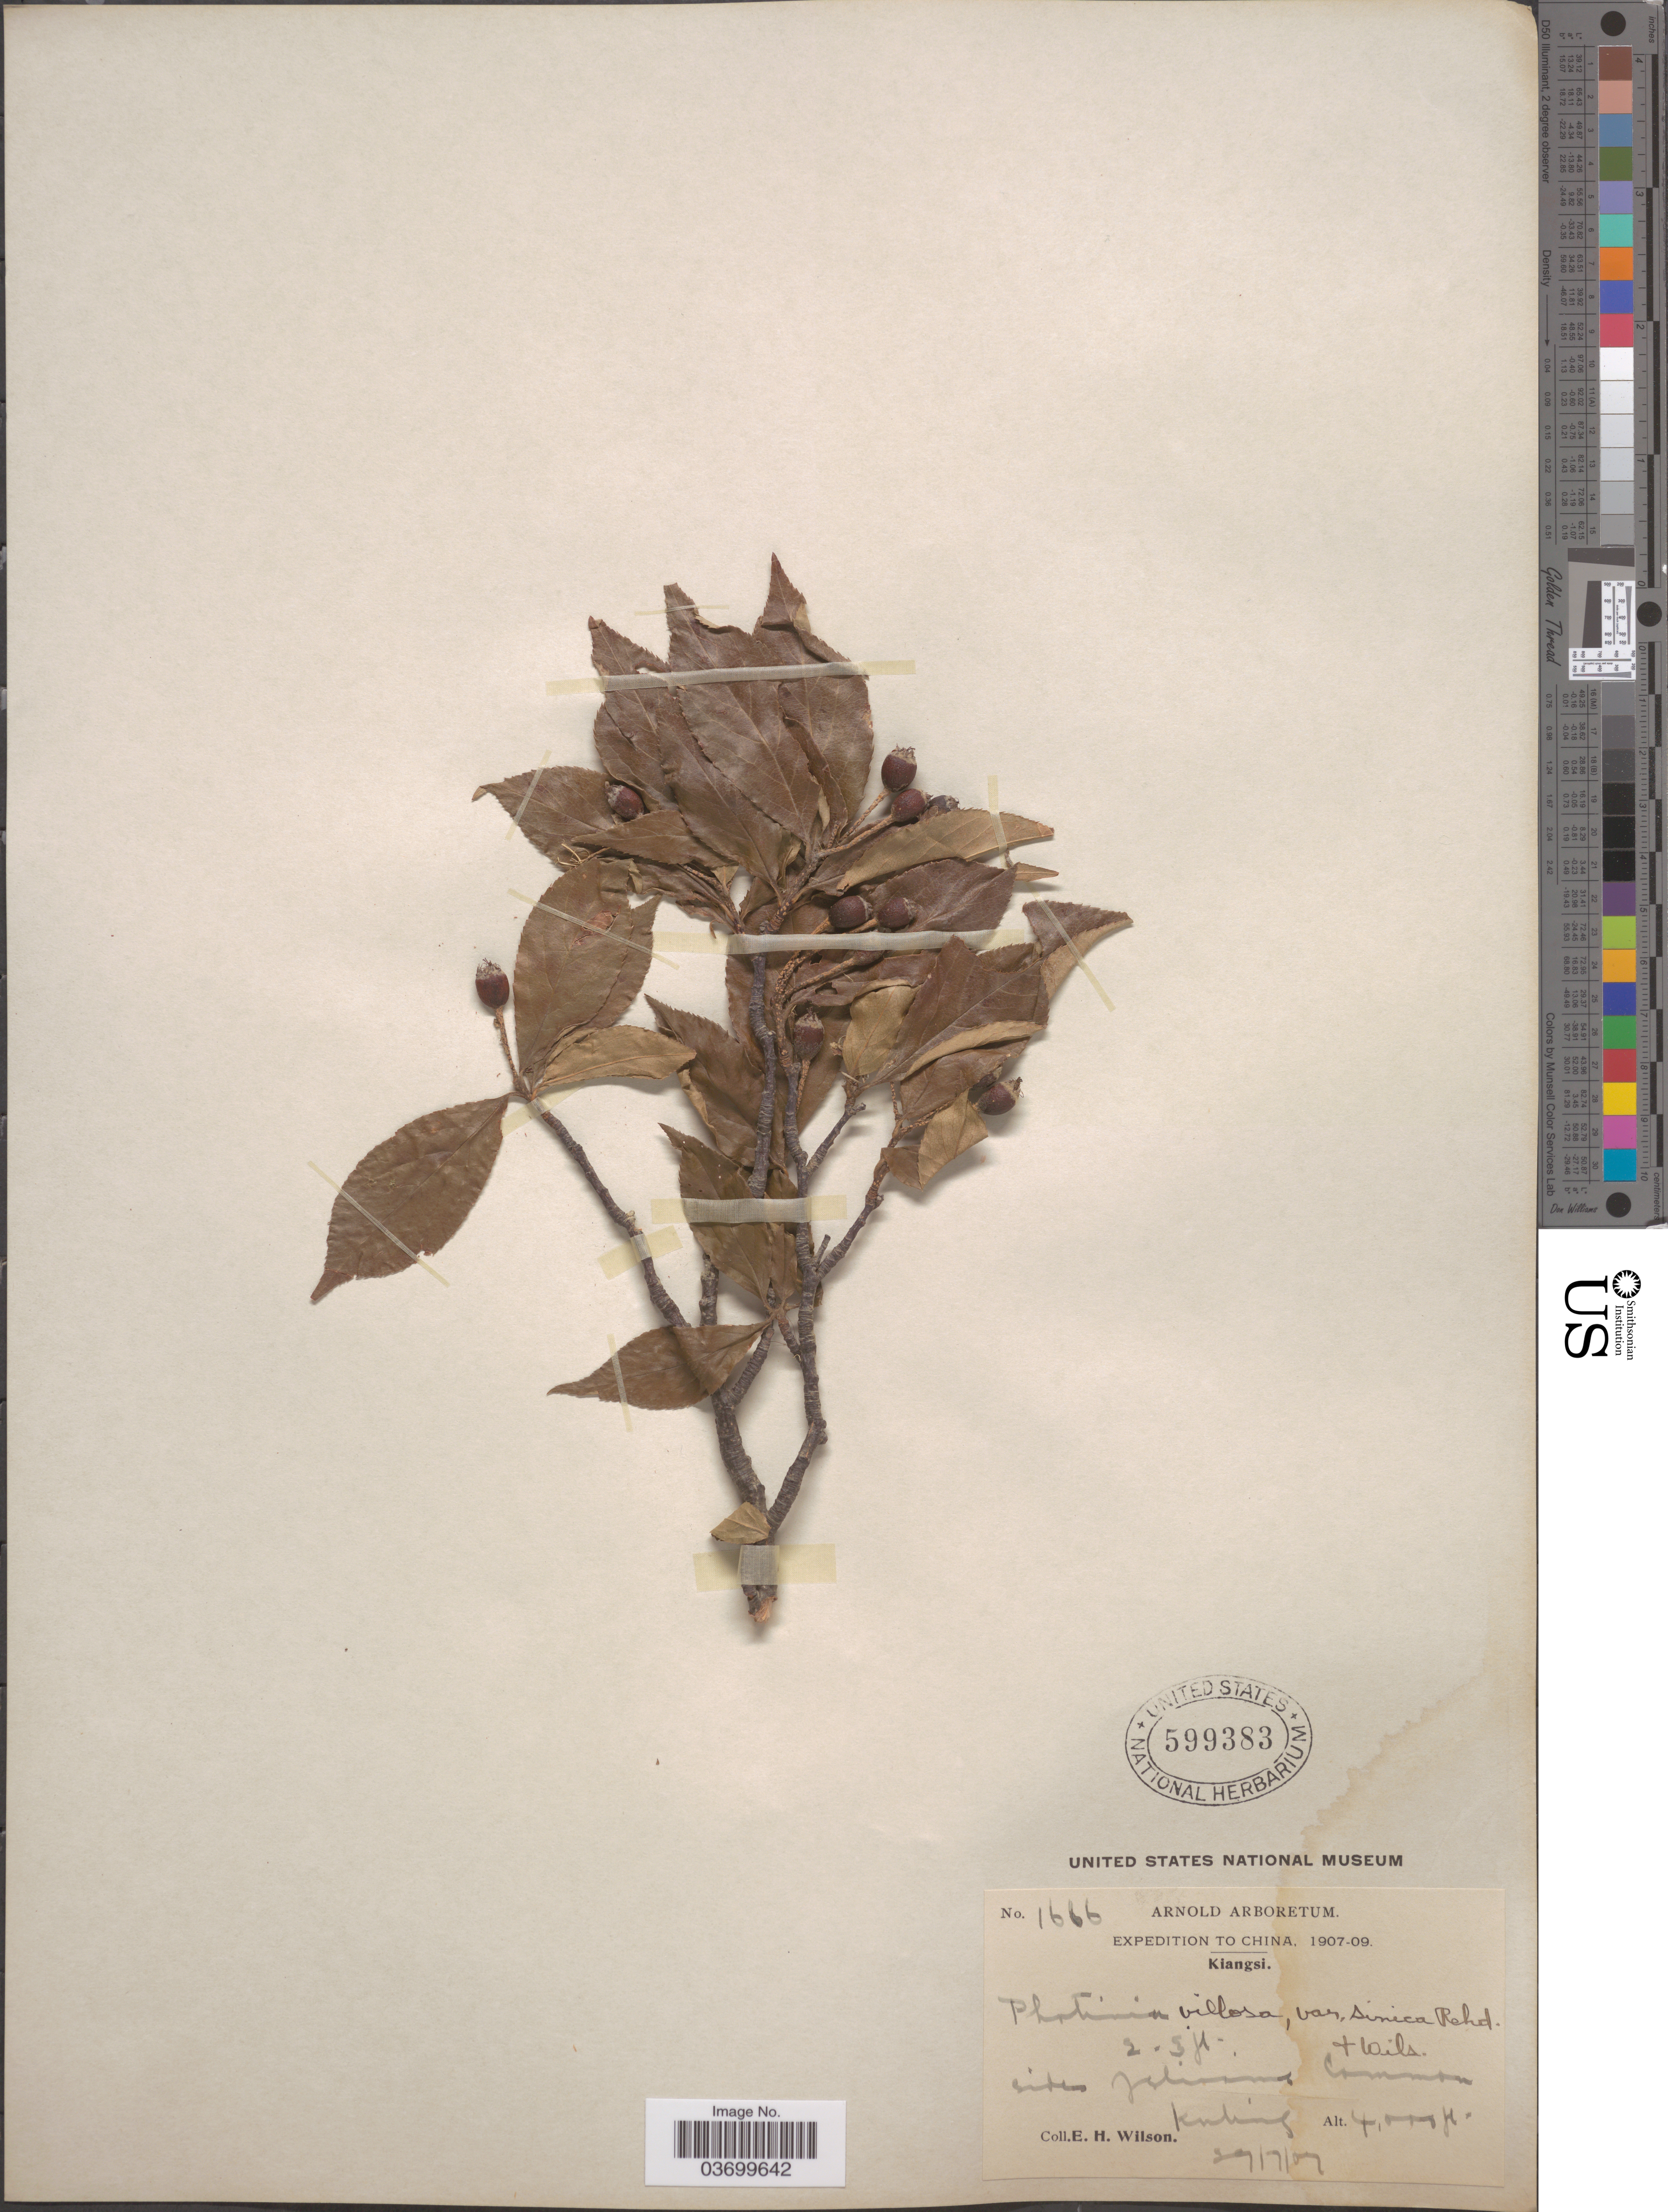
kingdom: Plantae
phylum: Tracheophyta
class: Magnoliopsida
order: Rosales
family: Rosaceae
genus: Photinia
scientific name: Photinia villosa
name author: (DC.) Thunb.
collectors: E. Wilson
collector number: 1666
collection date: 1907-07-29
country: China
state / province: Jiangxi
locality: Kiangsi. Side of stream. Kuling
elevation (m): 1219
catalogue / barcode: US 599383